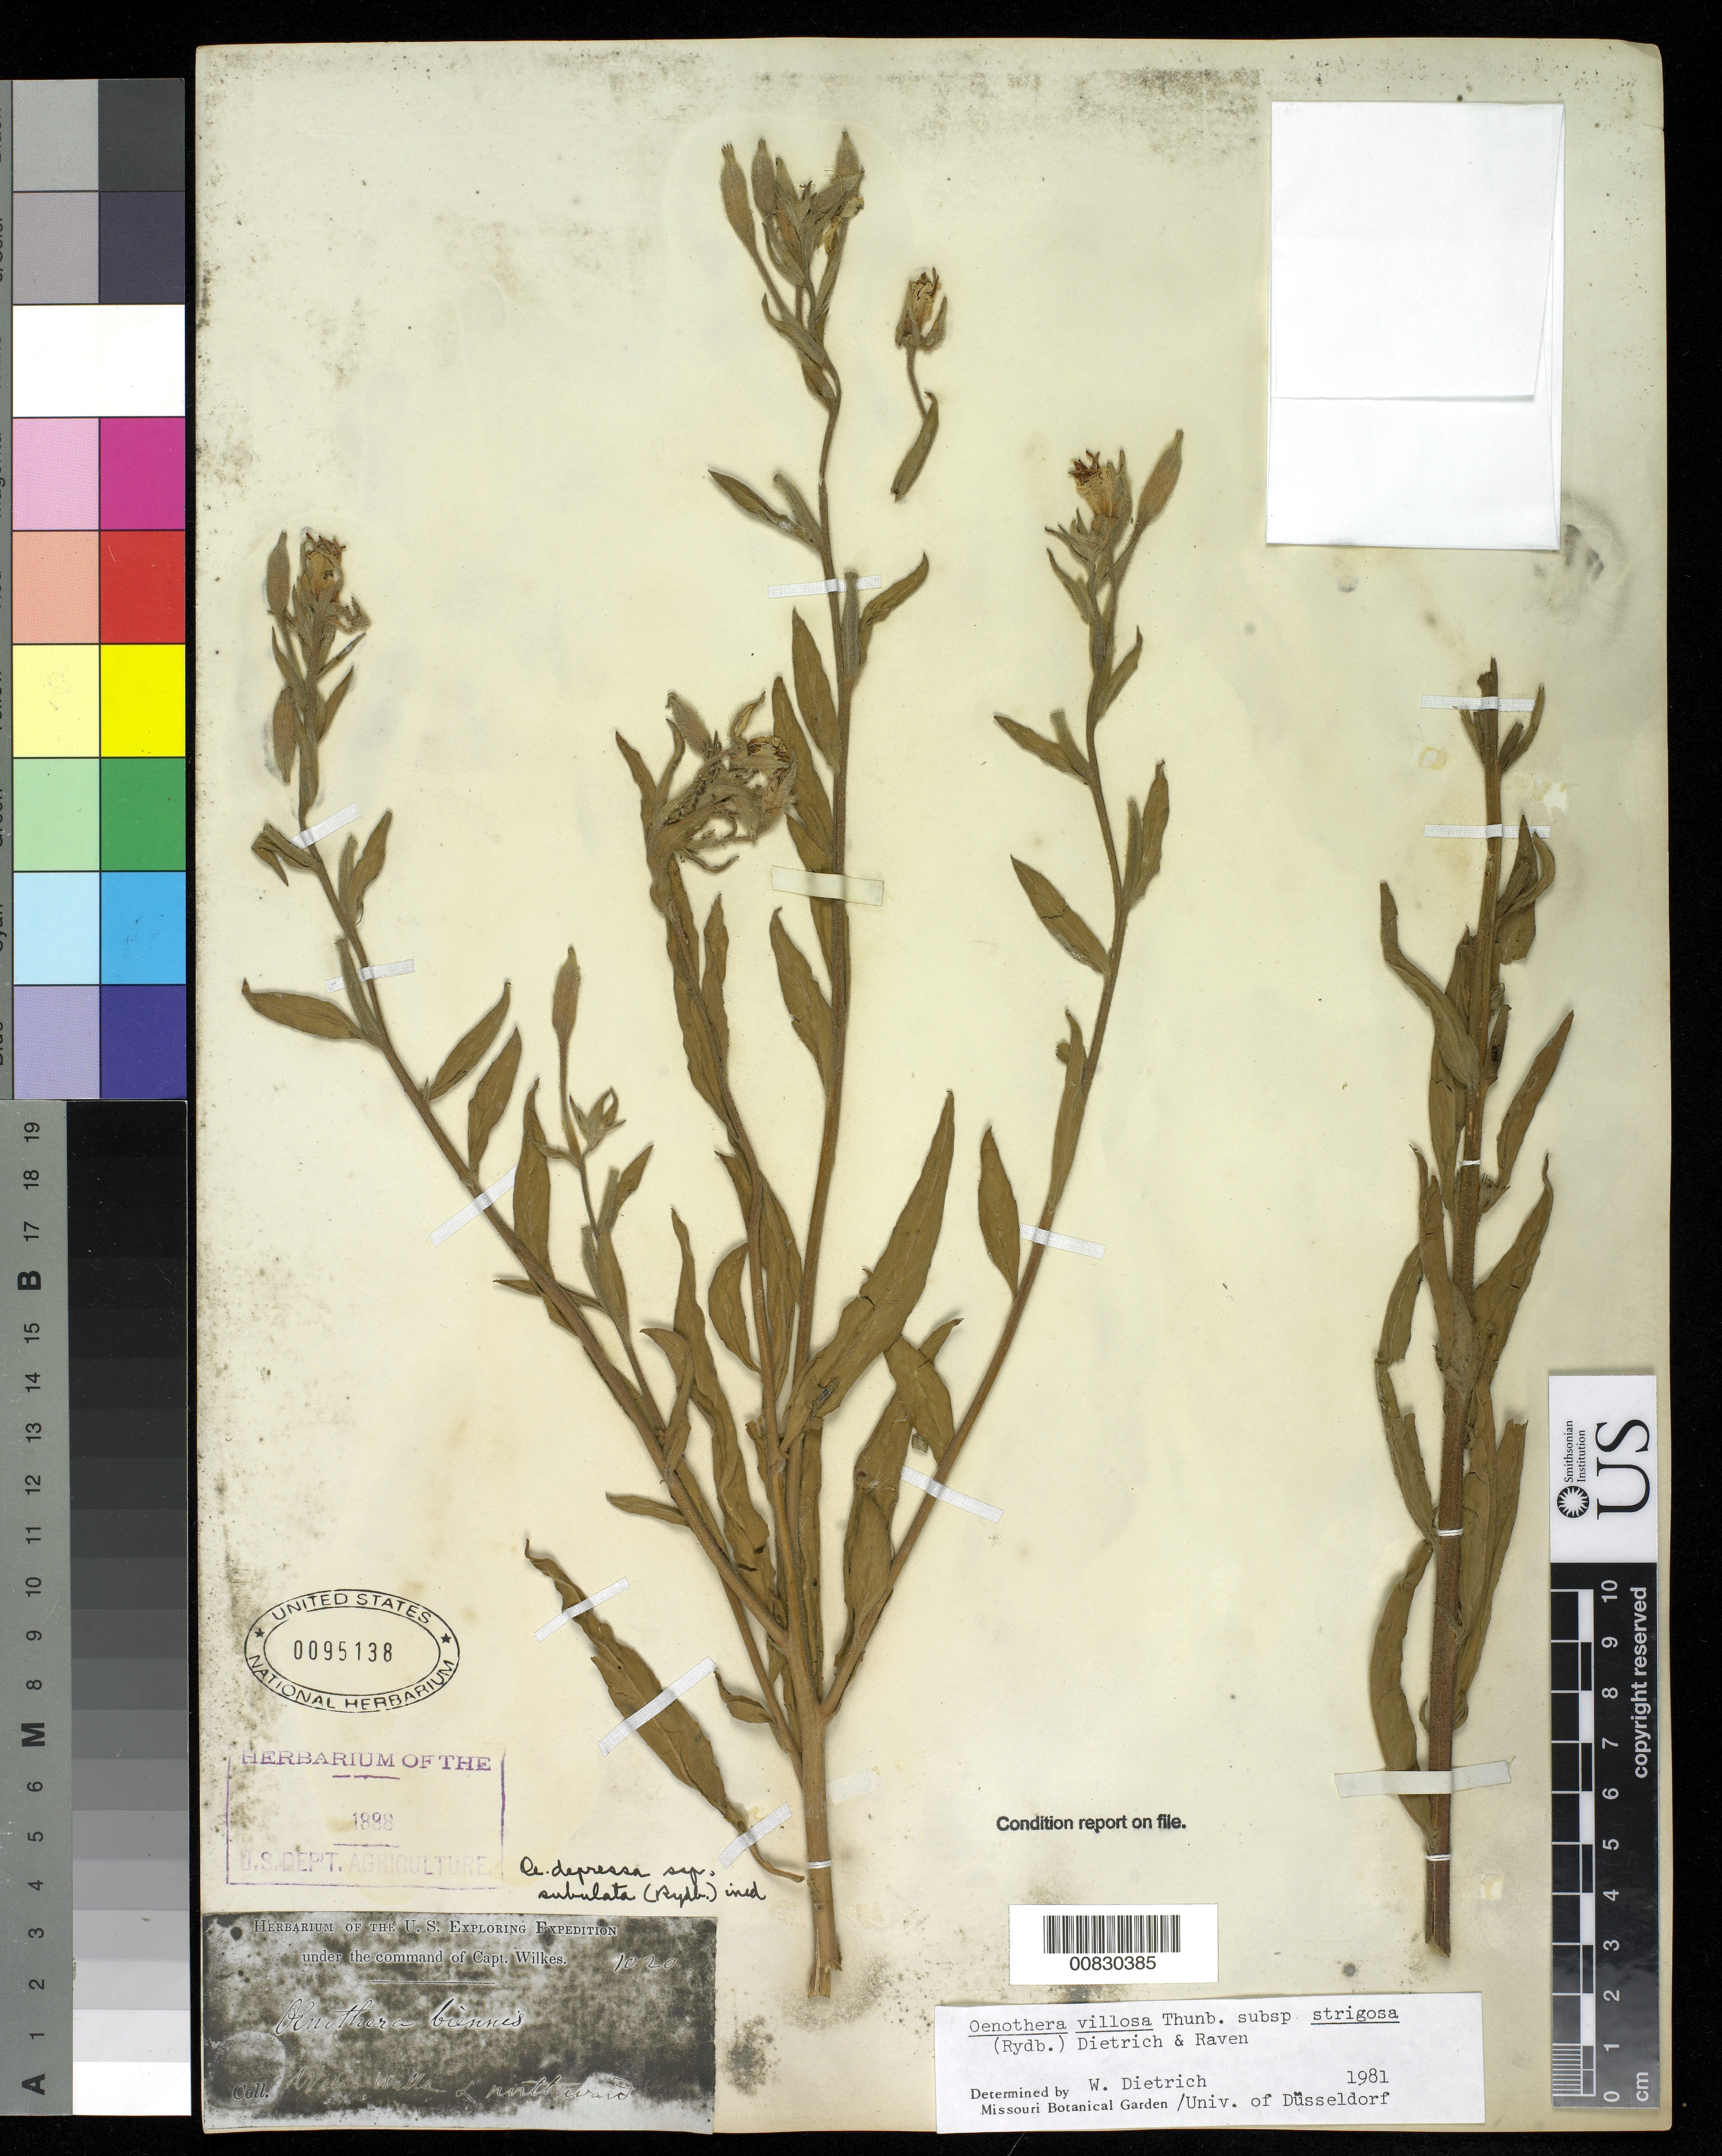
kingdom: Plantae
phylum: Tracheophyta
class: Magnoliopsida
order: Myrtales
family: Onagraceae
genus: Oenothera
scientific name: Oenothera villosa subsp. strigosa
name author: (Rydb.) W. Dietr. & P.H. Raven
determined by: Dietrich, W.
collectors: Wilkes Explor. Exped.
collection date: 1838/1842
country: United States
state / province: Washington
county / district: Walla Walla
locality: Walla Walla & Northward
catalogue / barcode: US 95138